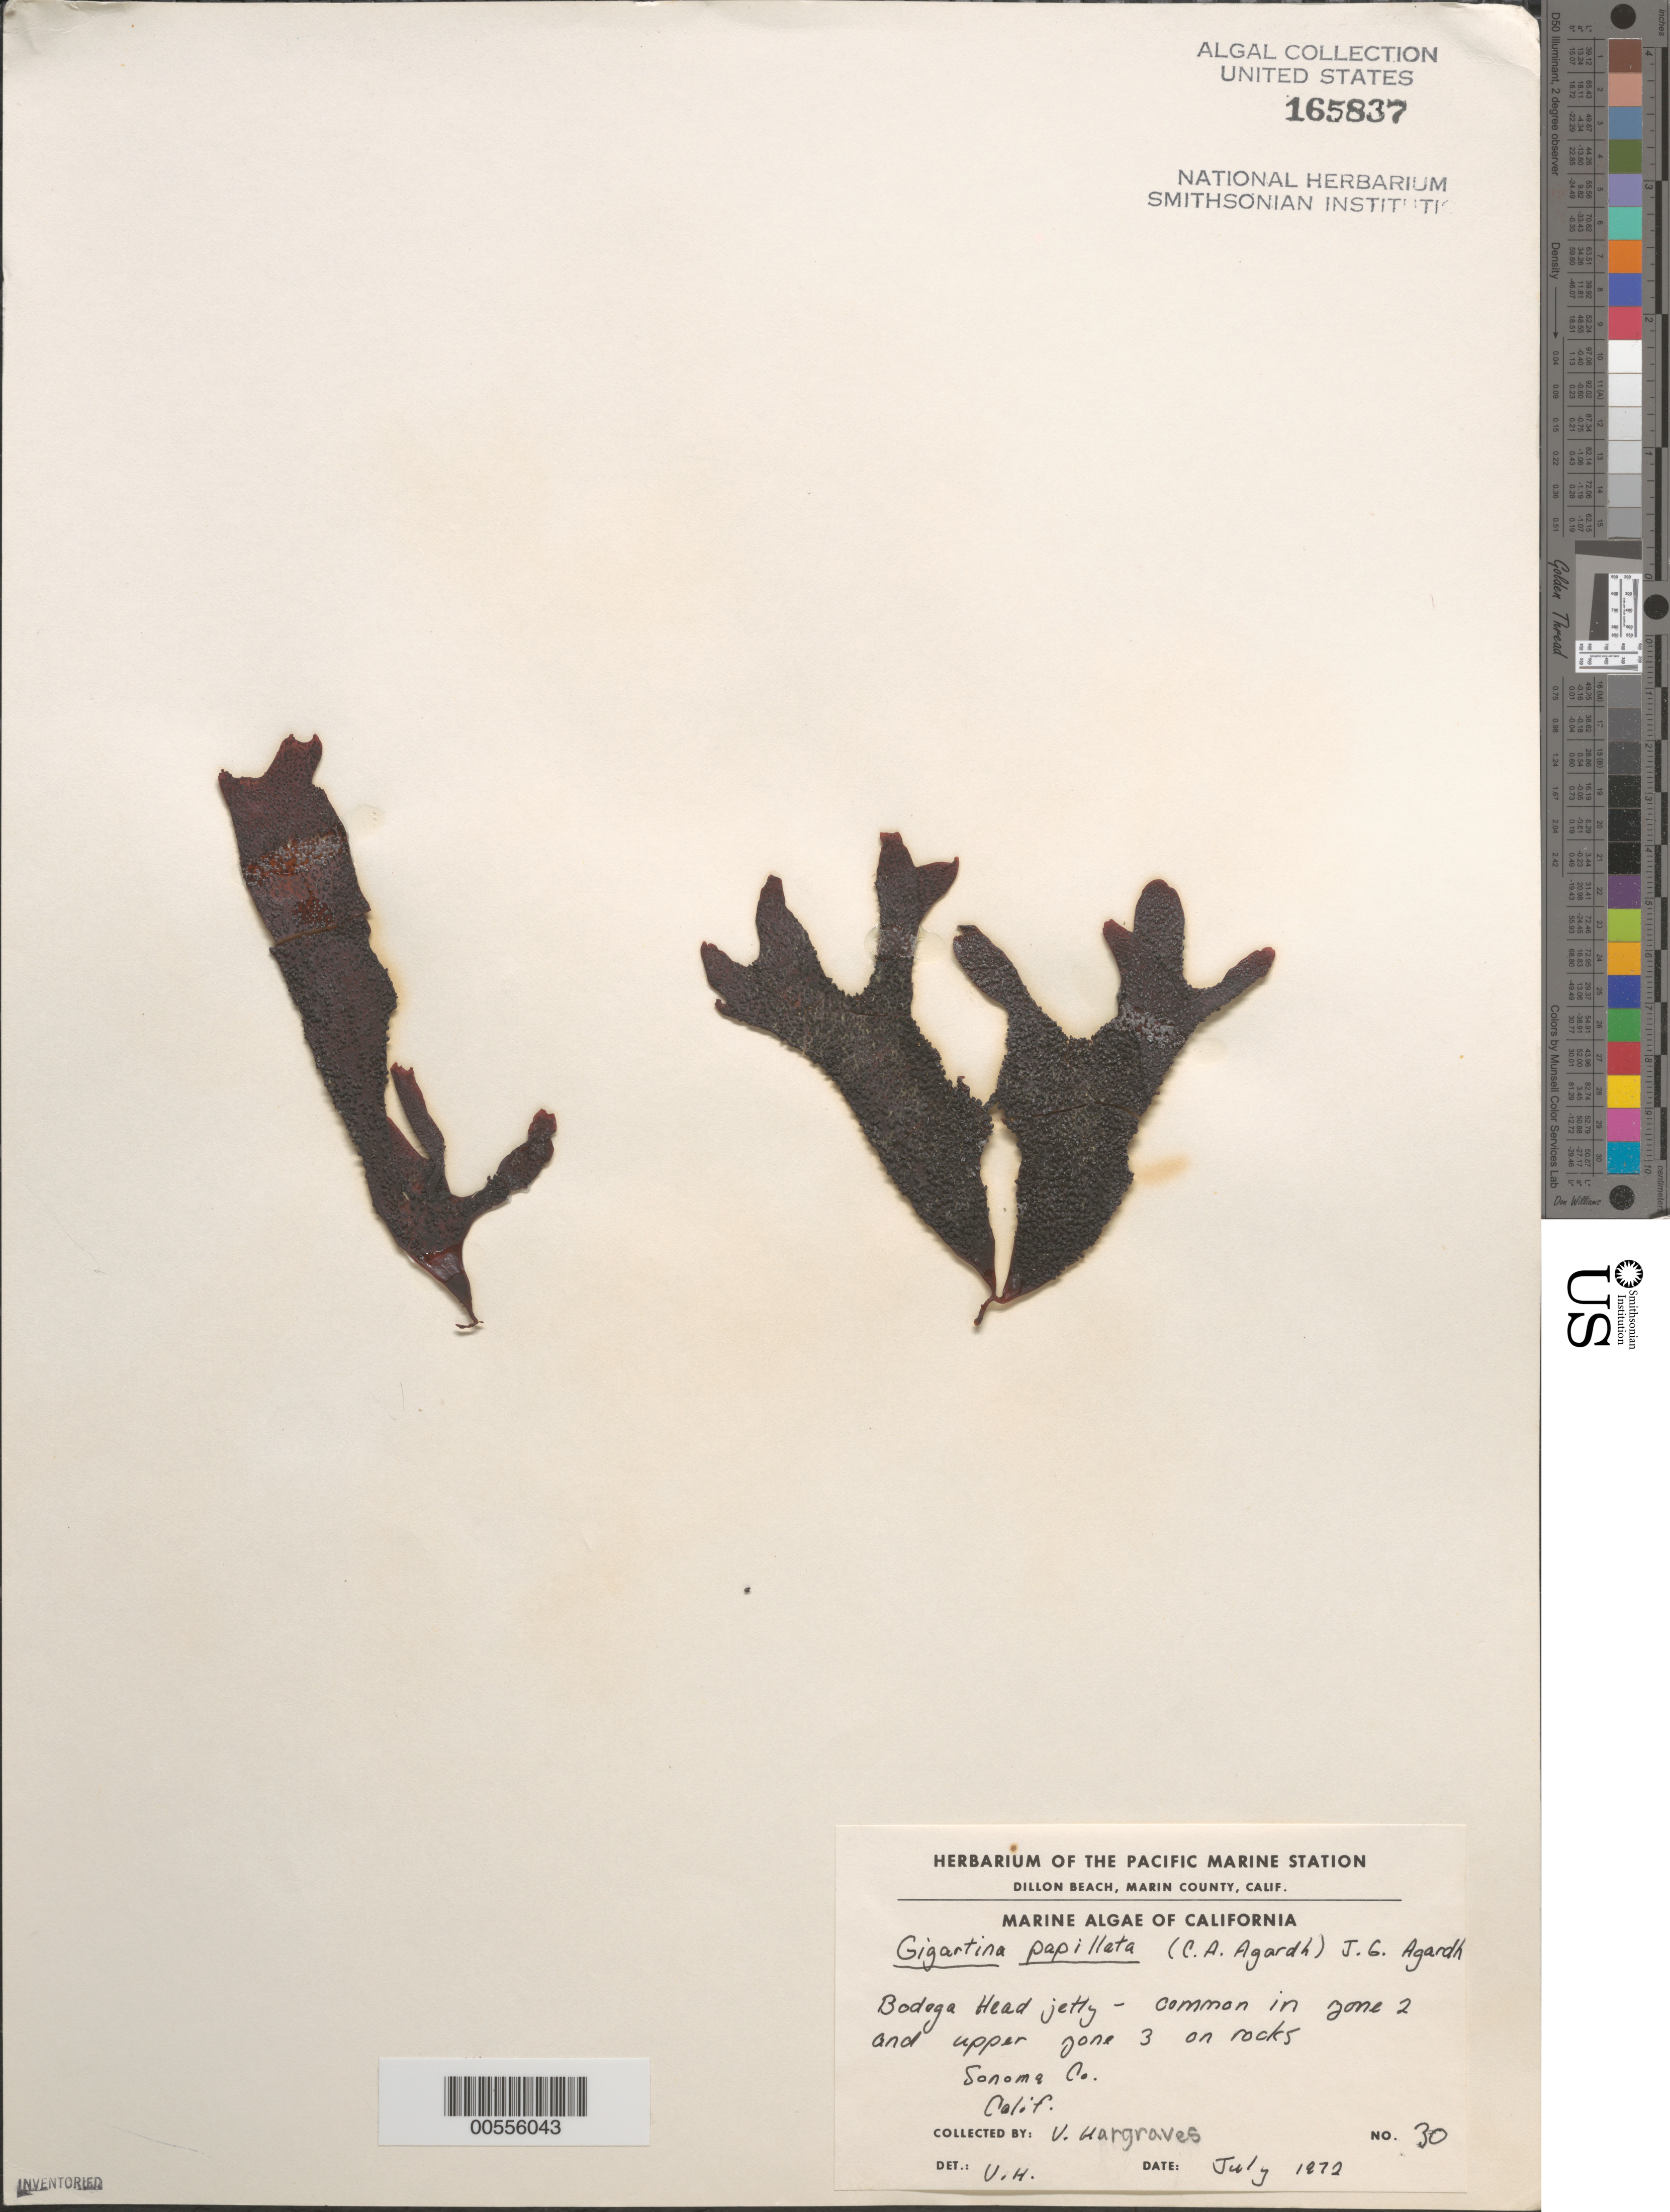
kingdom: Plantae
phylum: Rhodophyta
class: Florideophyceae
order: Gigartinales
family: Phyllophoraceae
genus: Mastocarpus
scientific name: Mastocarpus papillatus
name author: (C. Agardh) Kütz.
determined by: Algae name updating Project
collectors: V. Hargraves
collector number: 30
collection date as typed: Jul 1972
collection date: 1972-07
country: United States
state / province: California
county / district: Sonoma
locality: Bodega Head jetty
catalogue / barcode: US 165837